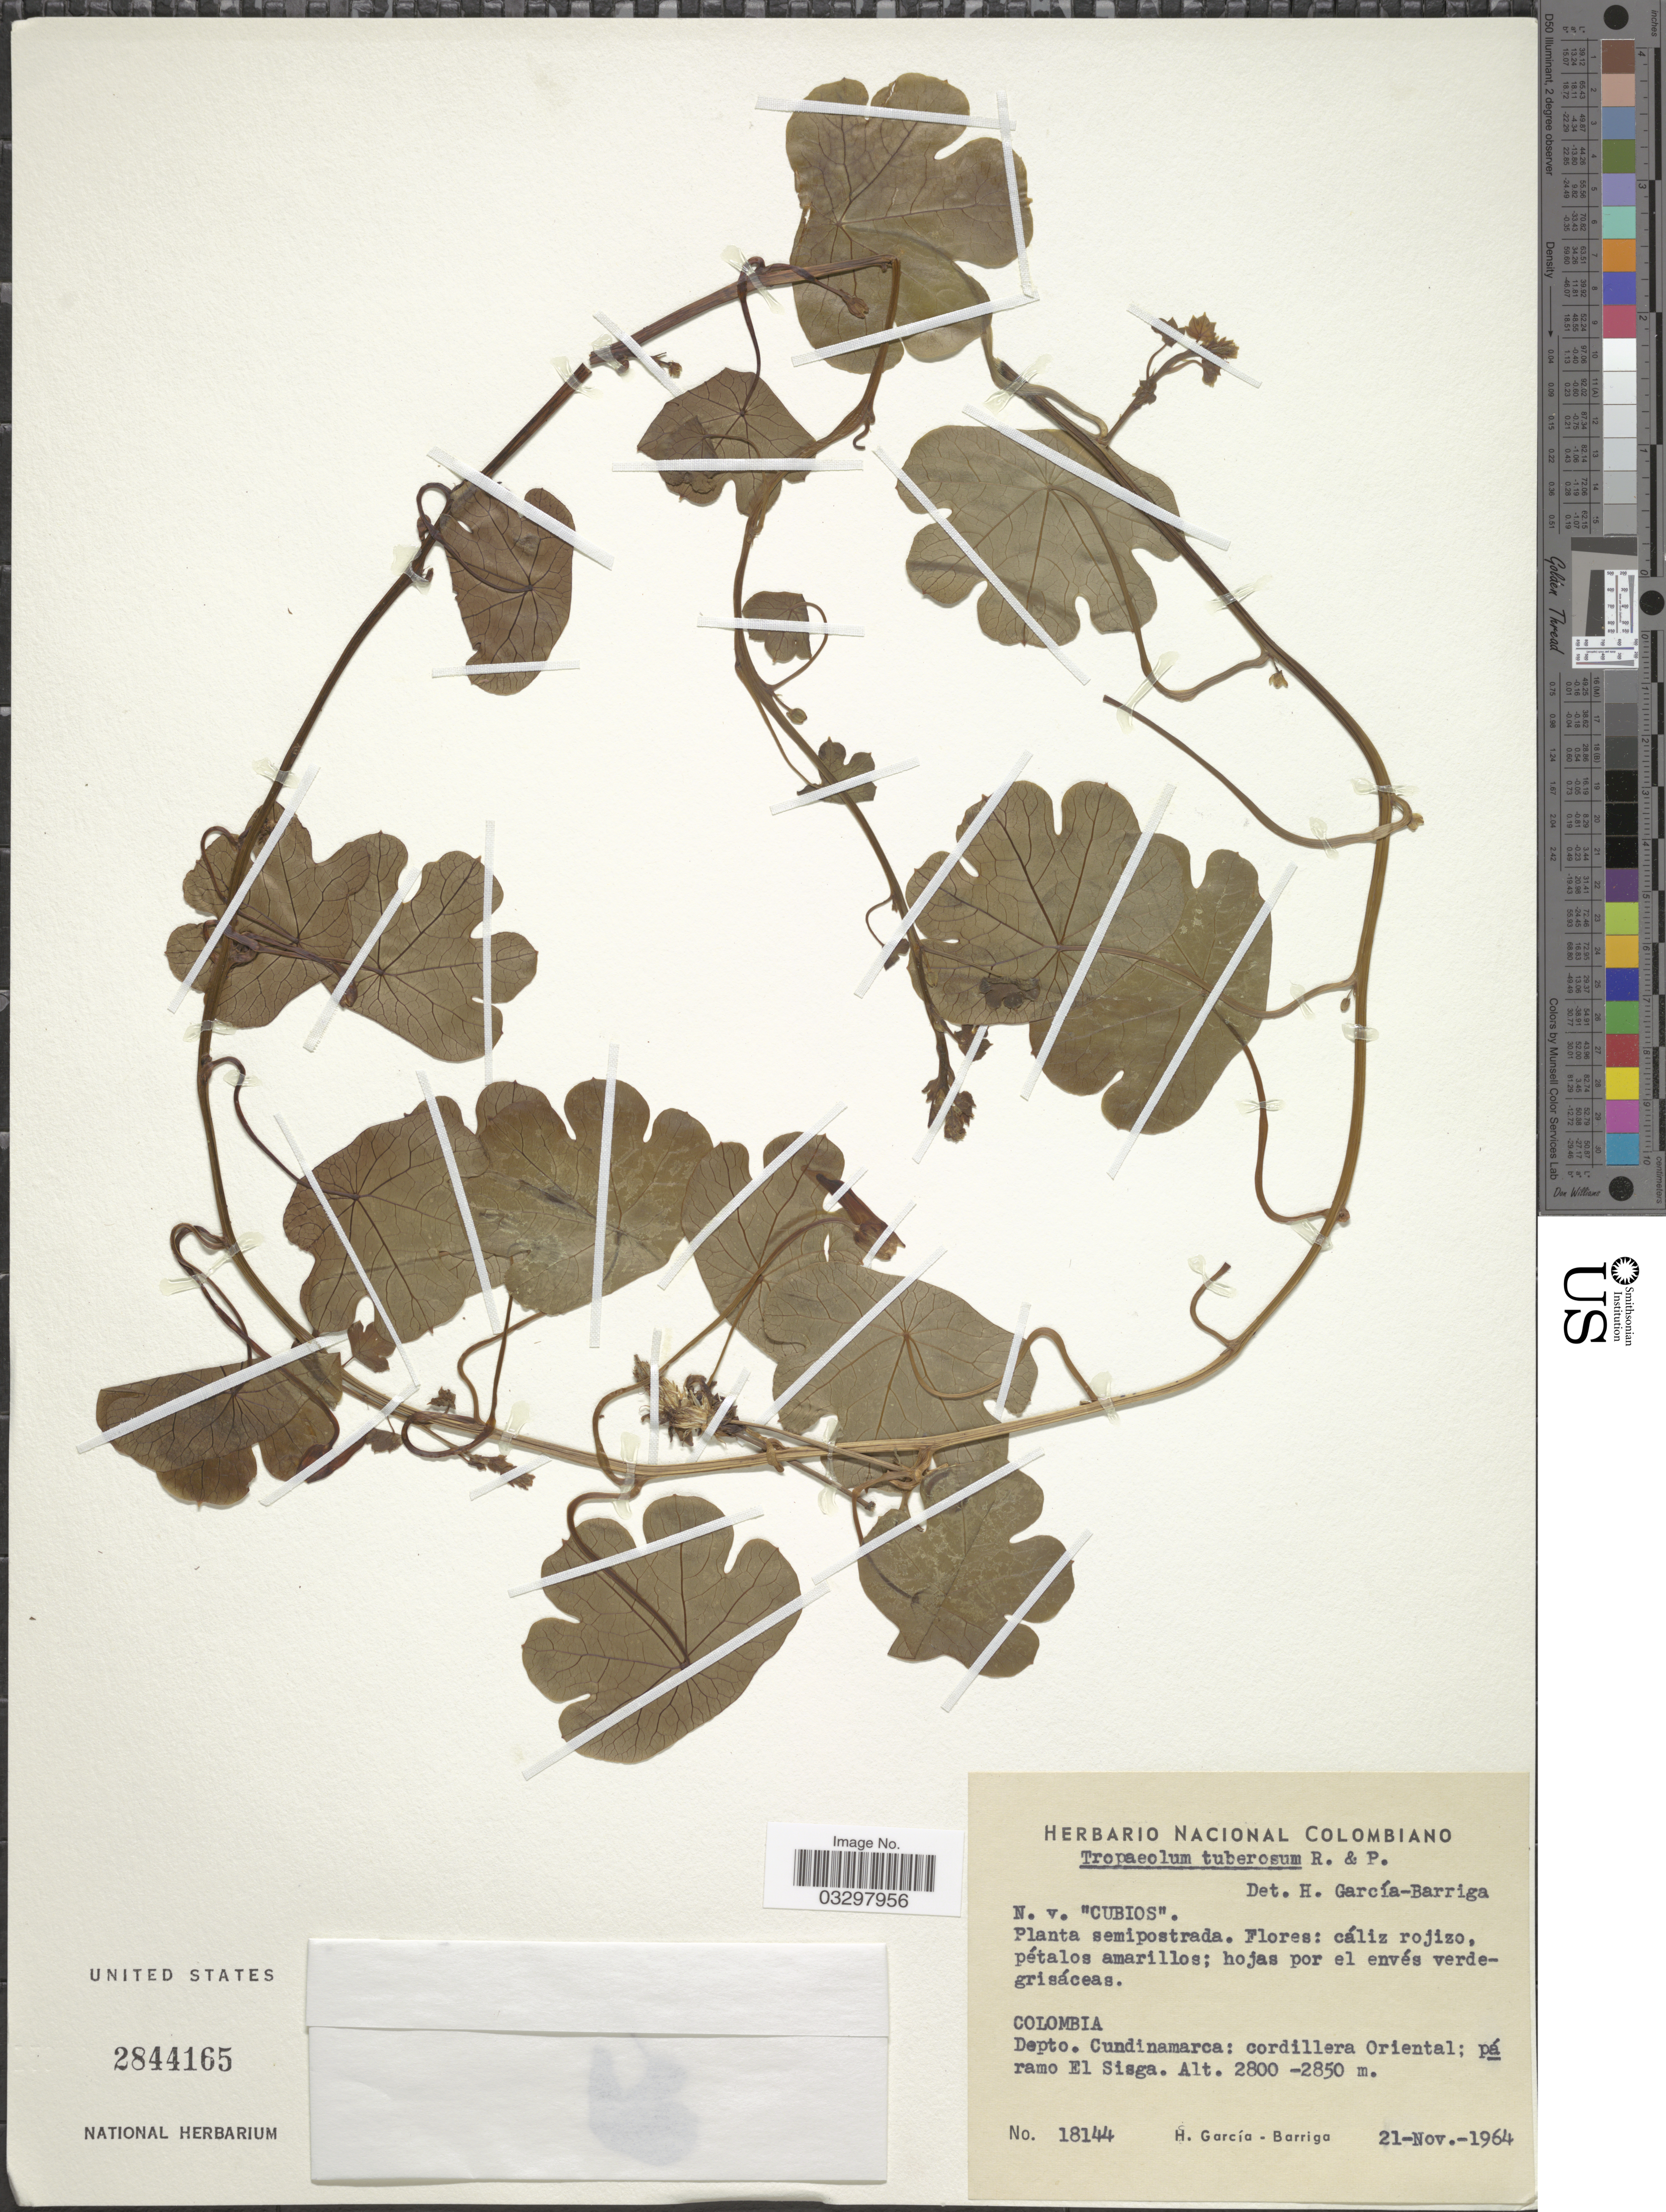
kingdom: Plantae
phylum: Tracheophyta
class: Magnoliopsida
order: Brassicales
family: Tropaeolaceae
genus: Tropaeolum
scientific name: Tropaeolum tuberosum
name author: Ruiz & Pav.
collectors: H. García Barriga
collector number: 18144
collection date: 1964-11-21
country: Colombia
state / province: Cundinamarca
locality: Depto. Cundinamarca: cordillera Oriental: páramo El Sisga.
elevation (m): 2800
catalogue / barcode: US 2844165